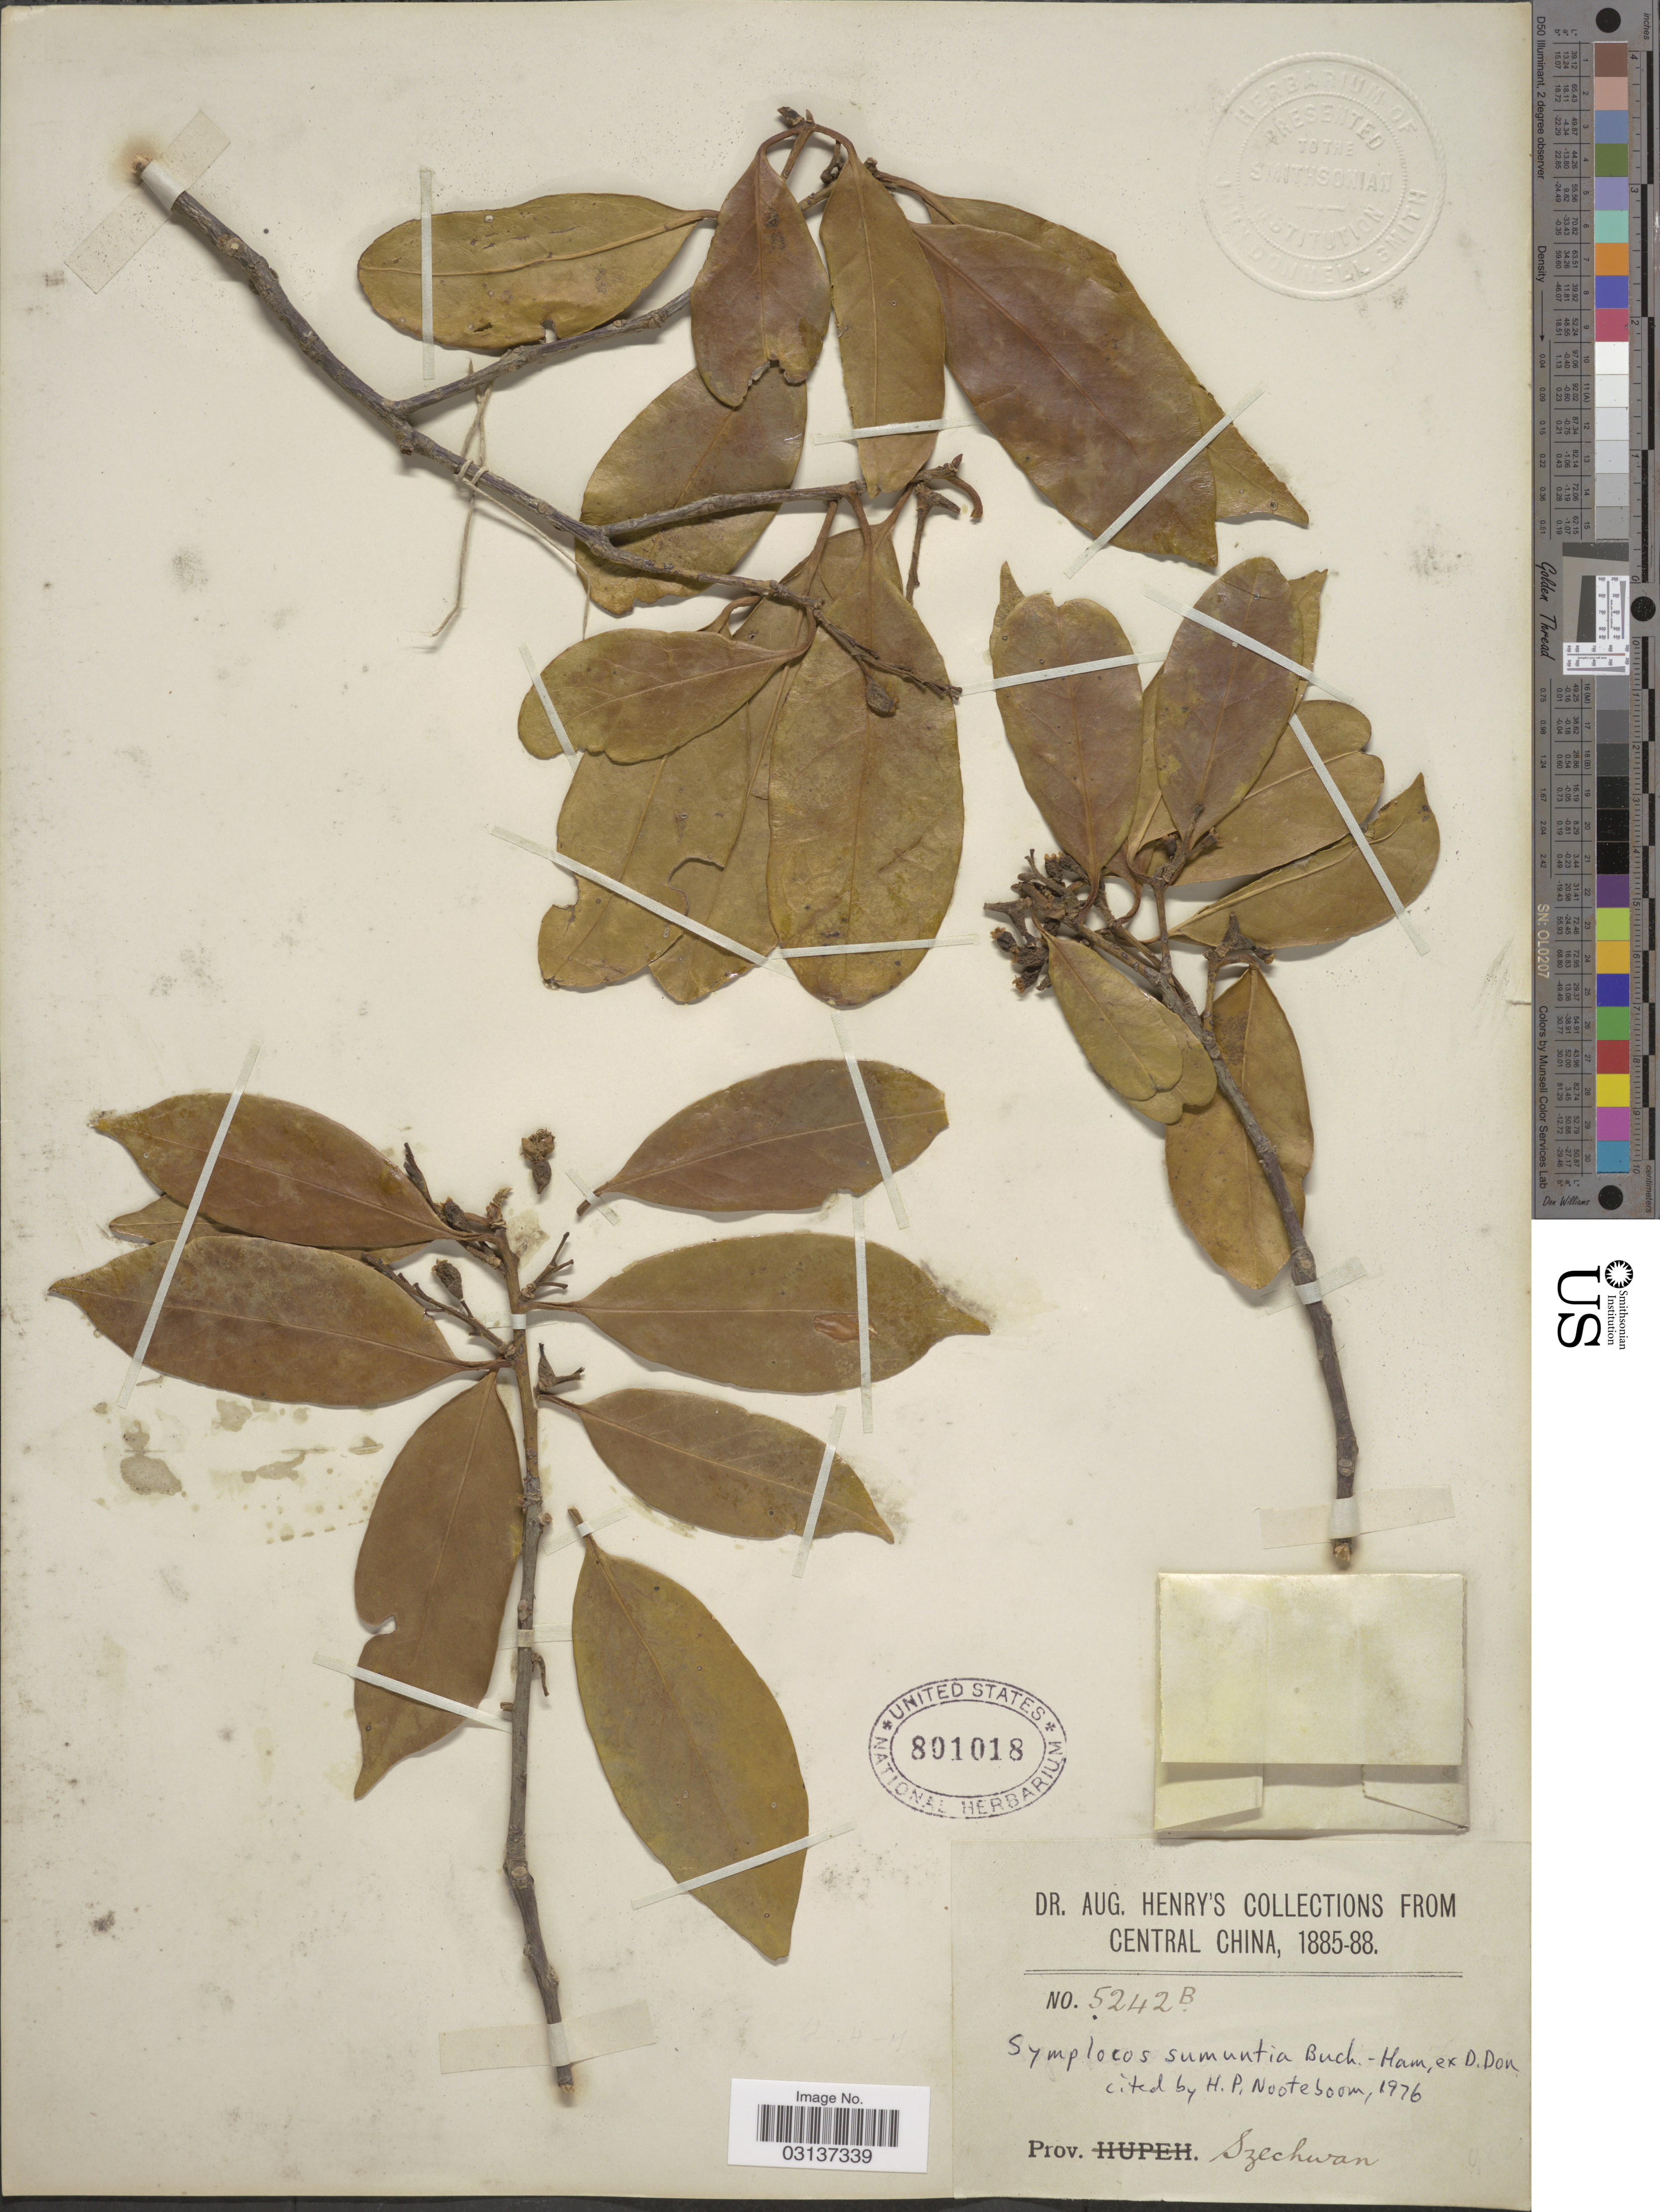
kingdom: Plantae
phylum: Tracheophyta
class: Magnoliopsida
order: Ericales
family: Symplocaceae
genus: Symplocos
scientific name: Symplocos sumuntia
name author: Buch.-Ham. ex D. Don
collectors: A. Henry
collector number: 5242 B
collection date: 1885/1888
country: China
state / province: Sichuan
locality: Central China. Prov. Szechwan.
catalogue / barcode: US 801018